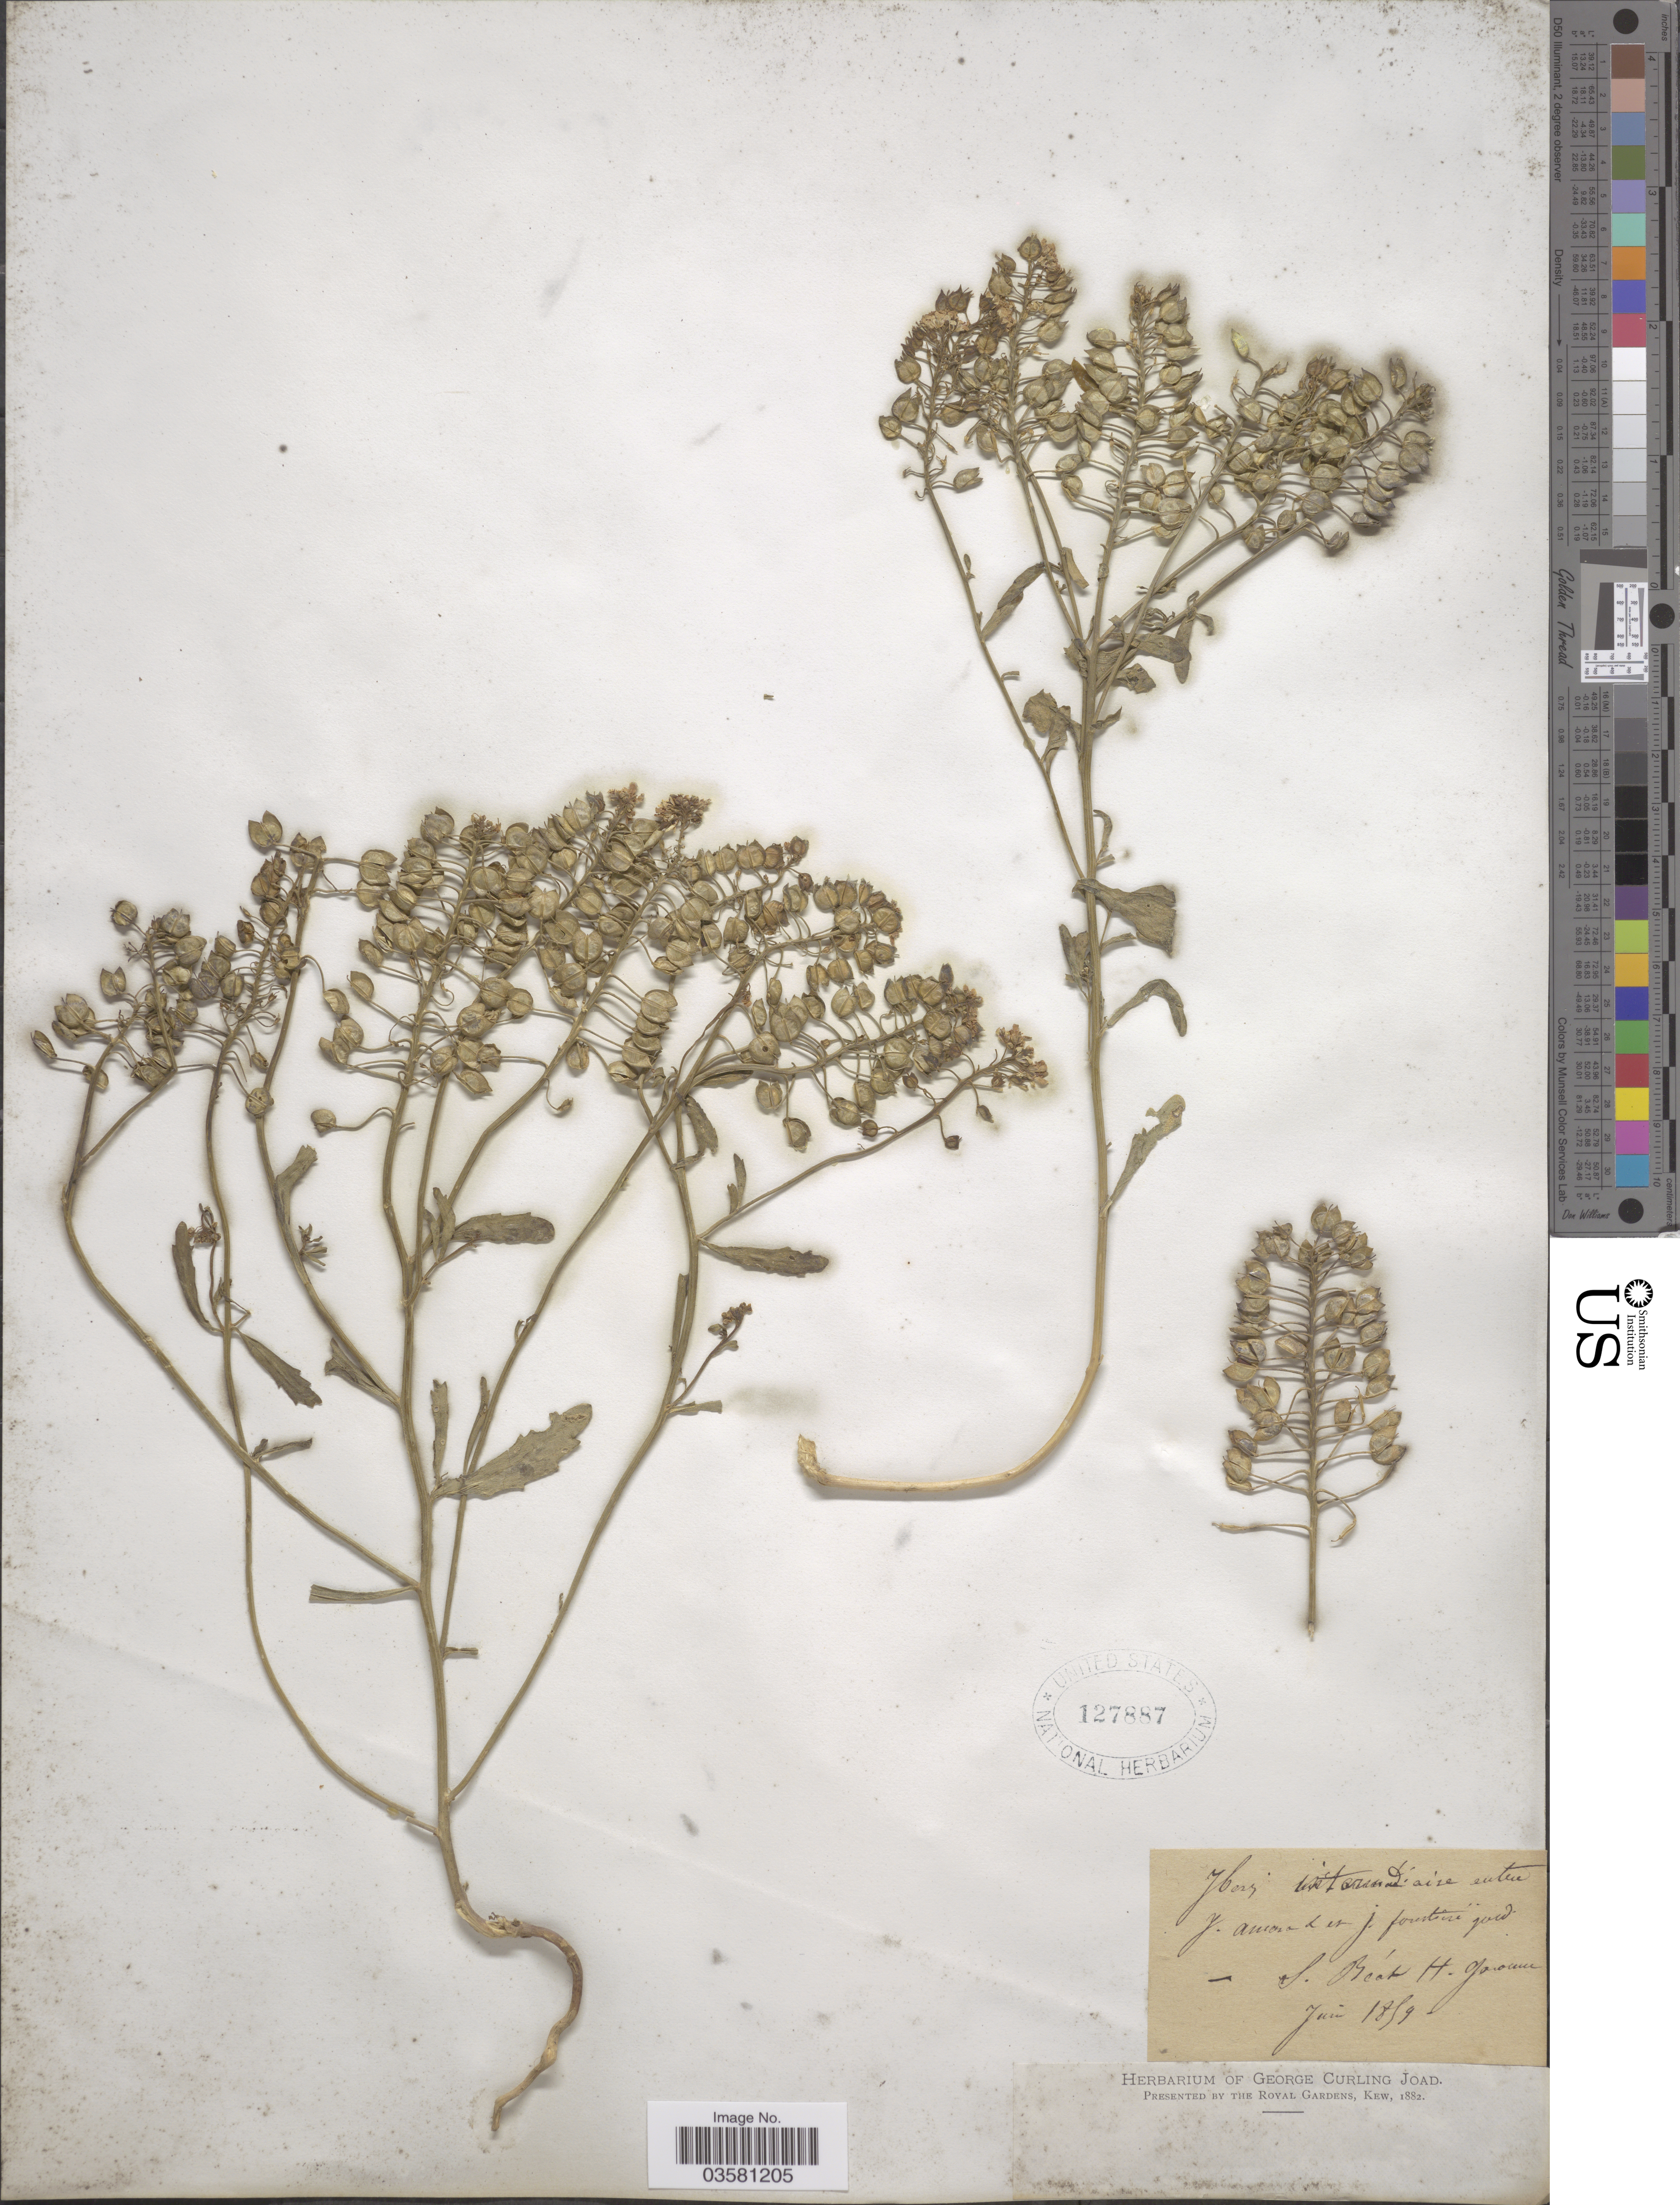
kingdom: Plantae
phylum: Tracheophyta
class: Magnoliopsida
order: Brassicales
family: Brassicaceae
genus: Iberis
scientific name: Iberis intermedia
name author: Guers.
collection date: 1859-06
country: France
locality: S. Beat H. Garonne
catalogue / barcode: US 127887